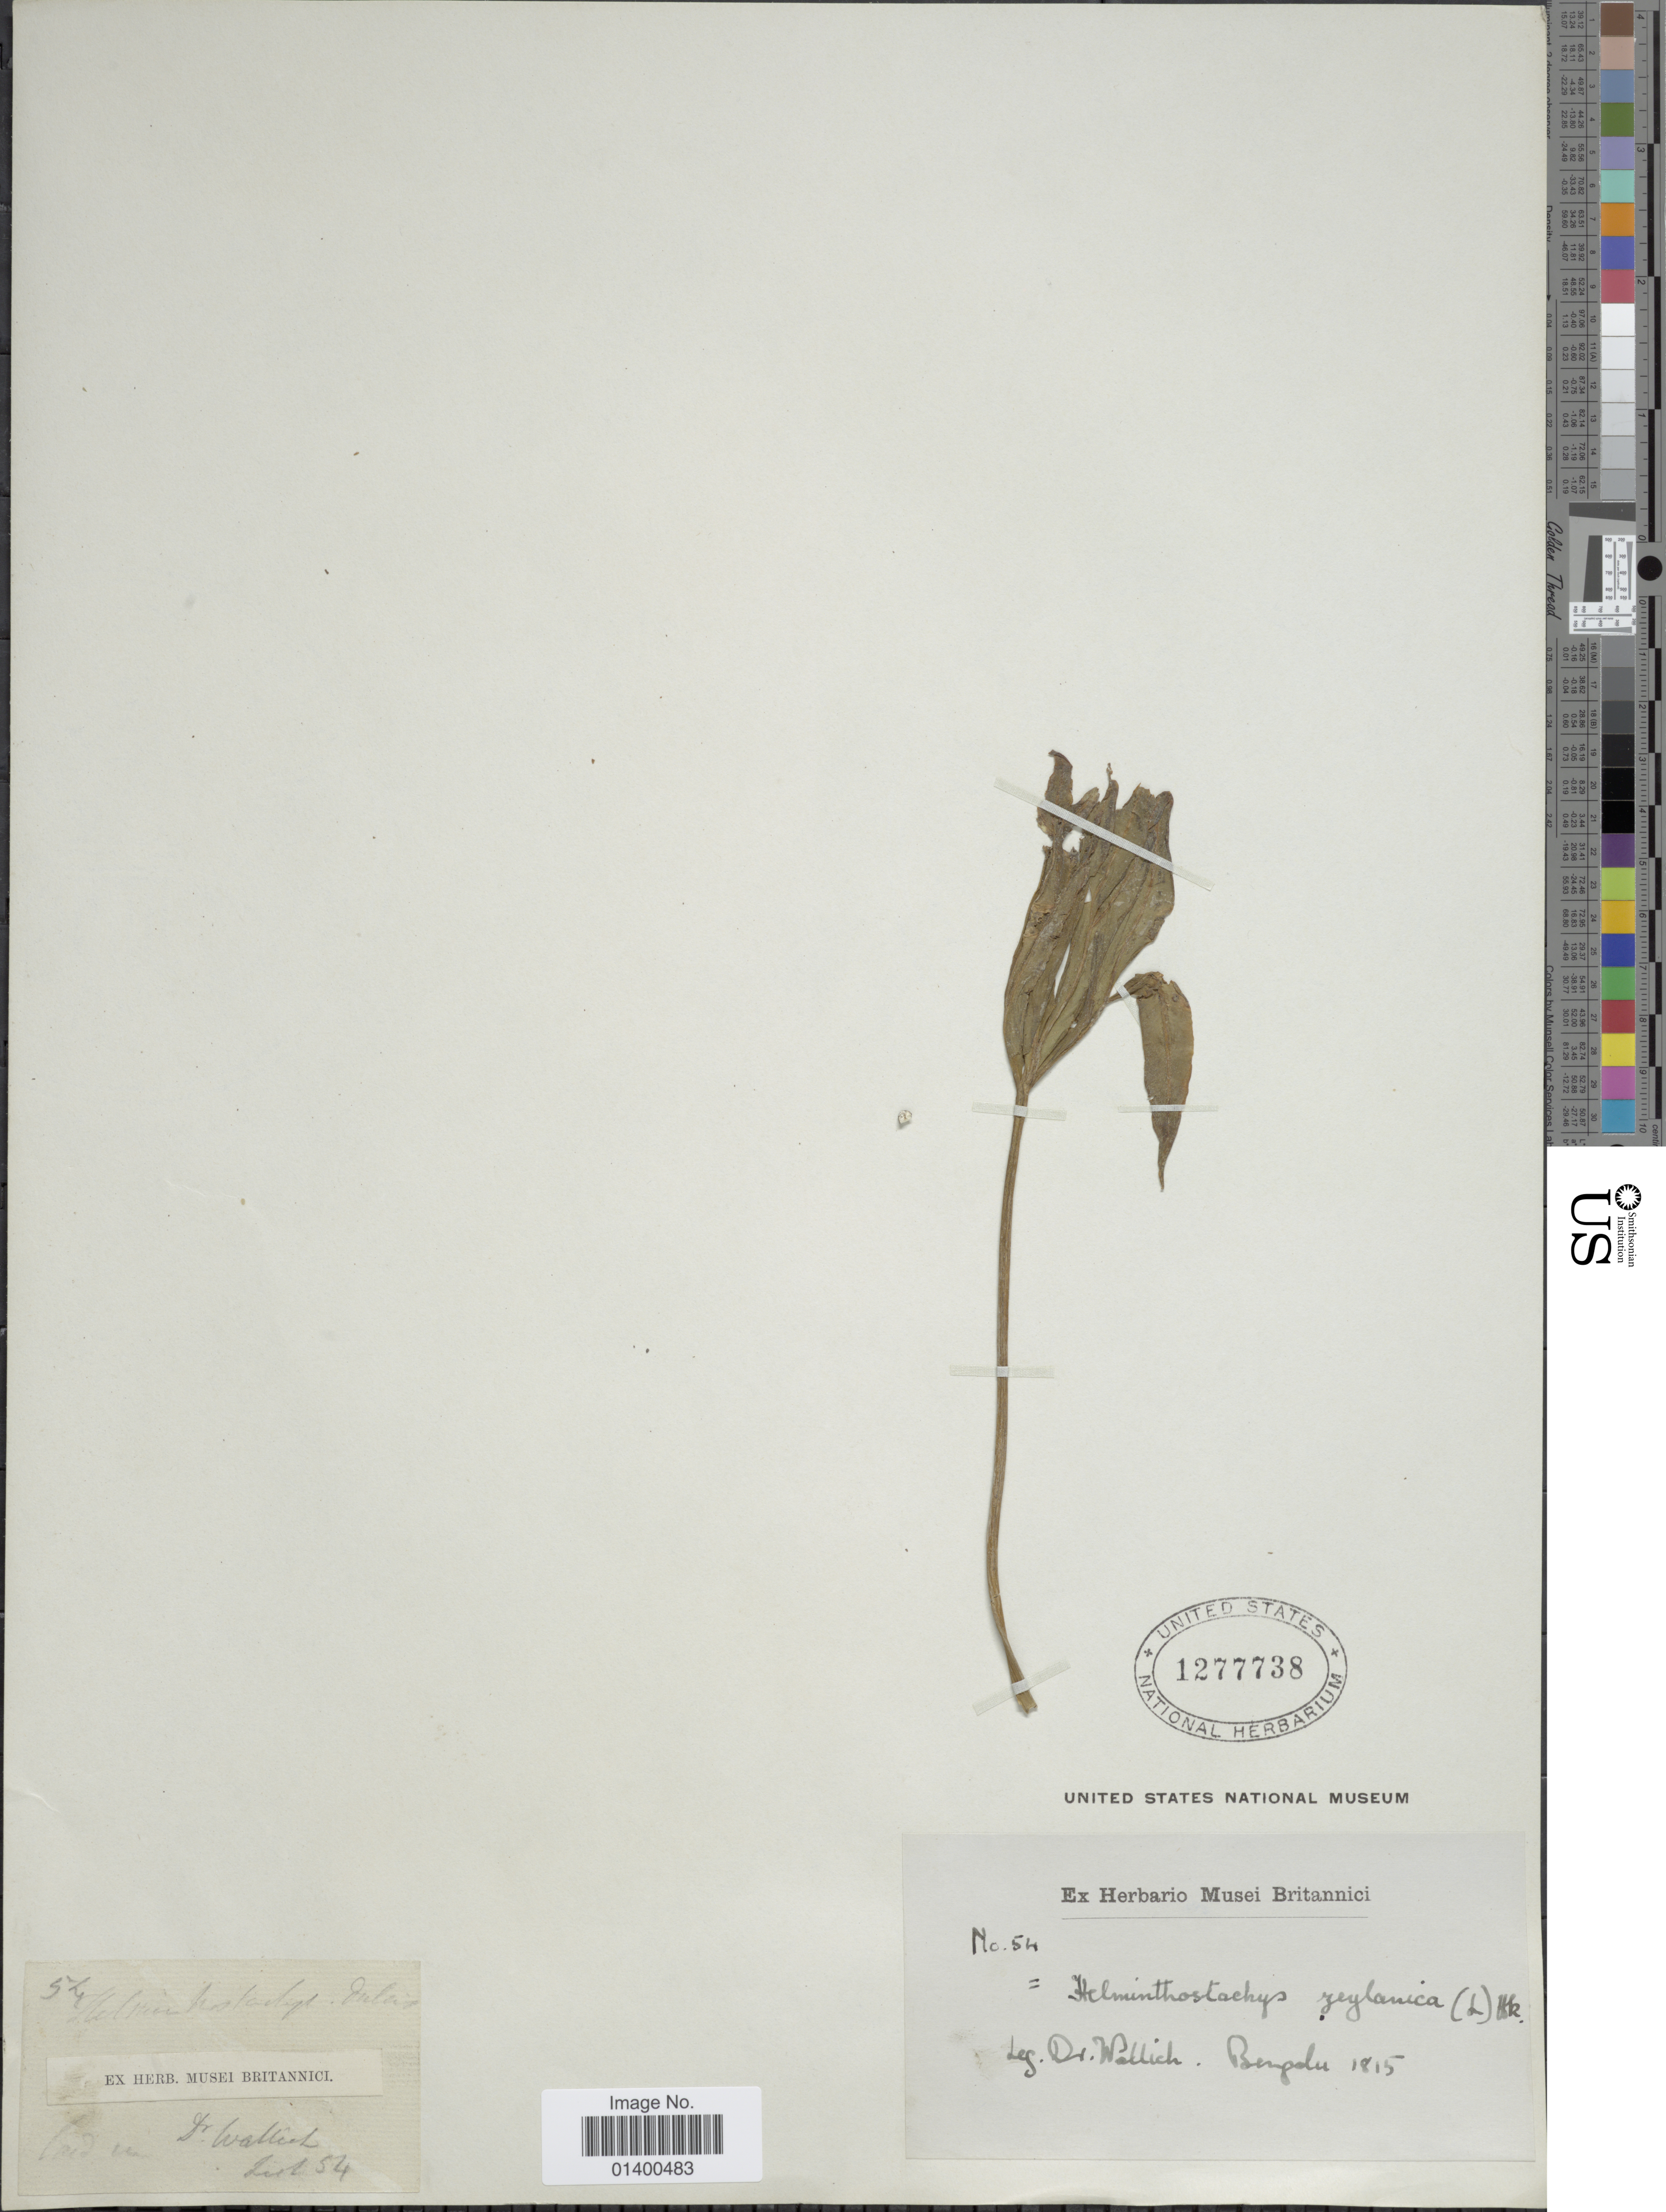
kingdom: Plantae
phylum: Tracheophyta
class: Polypodiopsida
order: Ophioglossales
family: Ophioglossaceae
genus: Helminthostachys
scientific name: Helminthostachys zeylanica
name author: (L.) Hook.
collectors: -- Wallich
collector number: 54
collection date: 1815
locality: Bengolu [interpreted]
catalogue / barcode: US 1277738